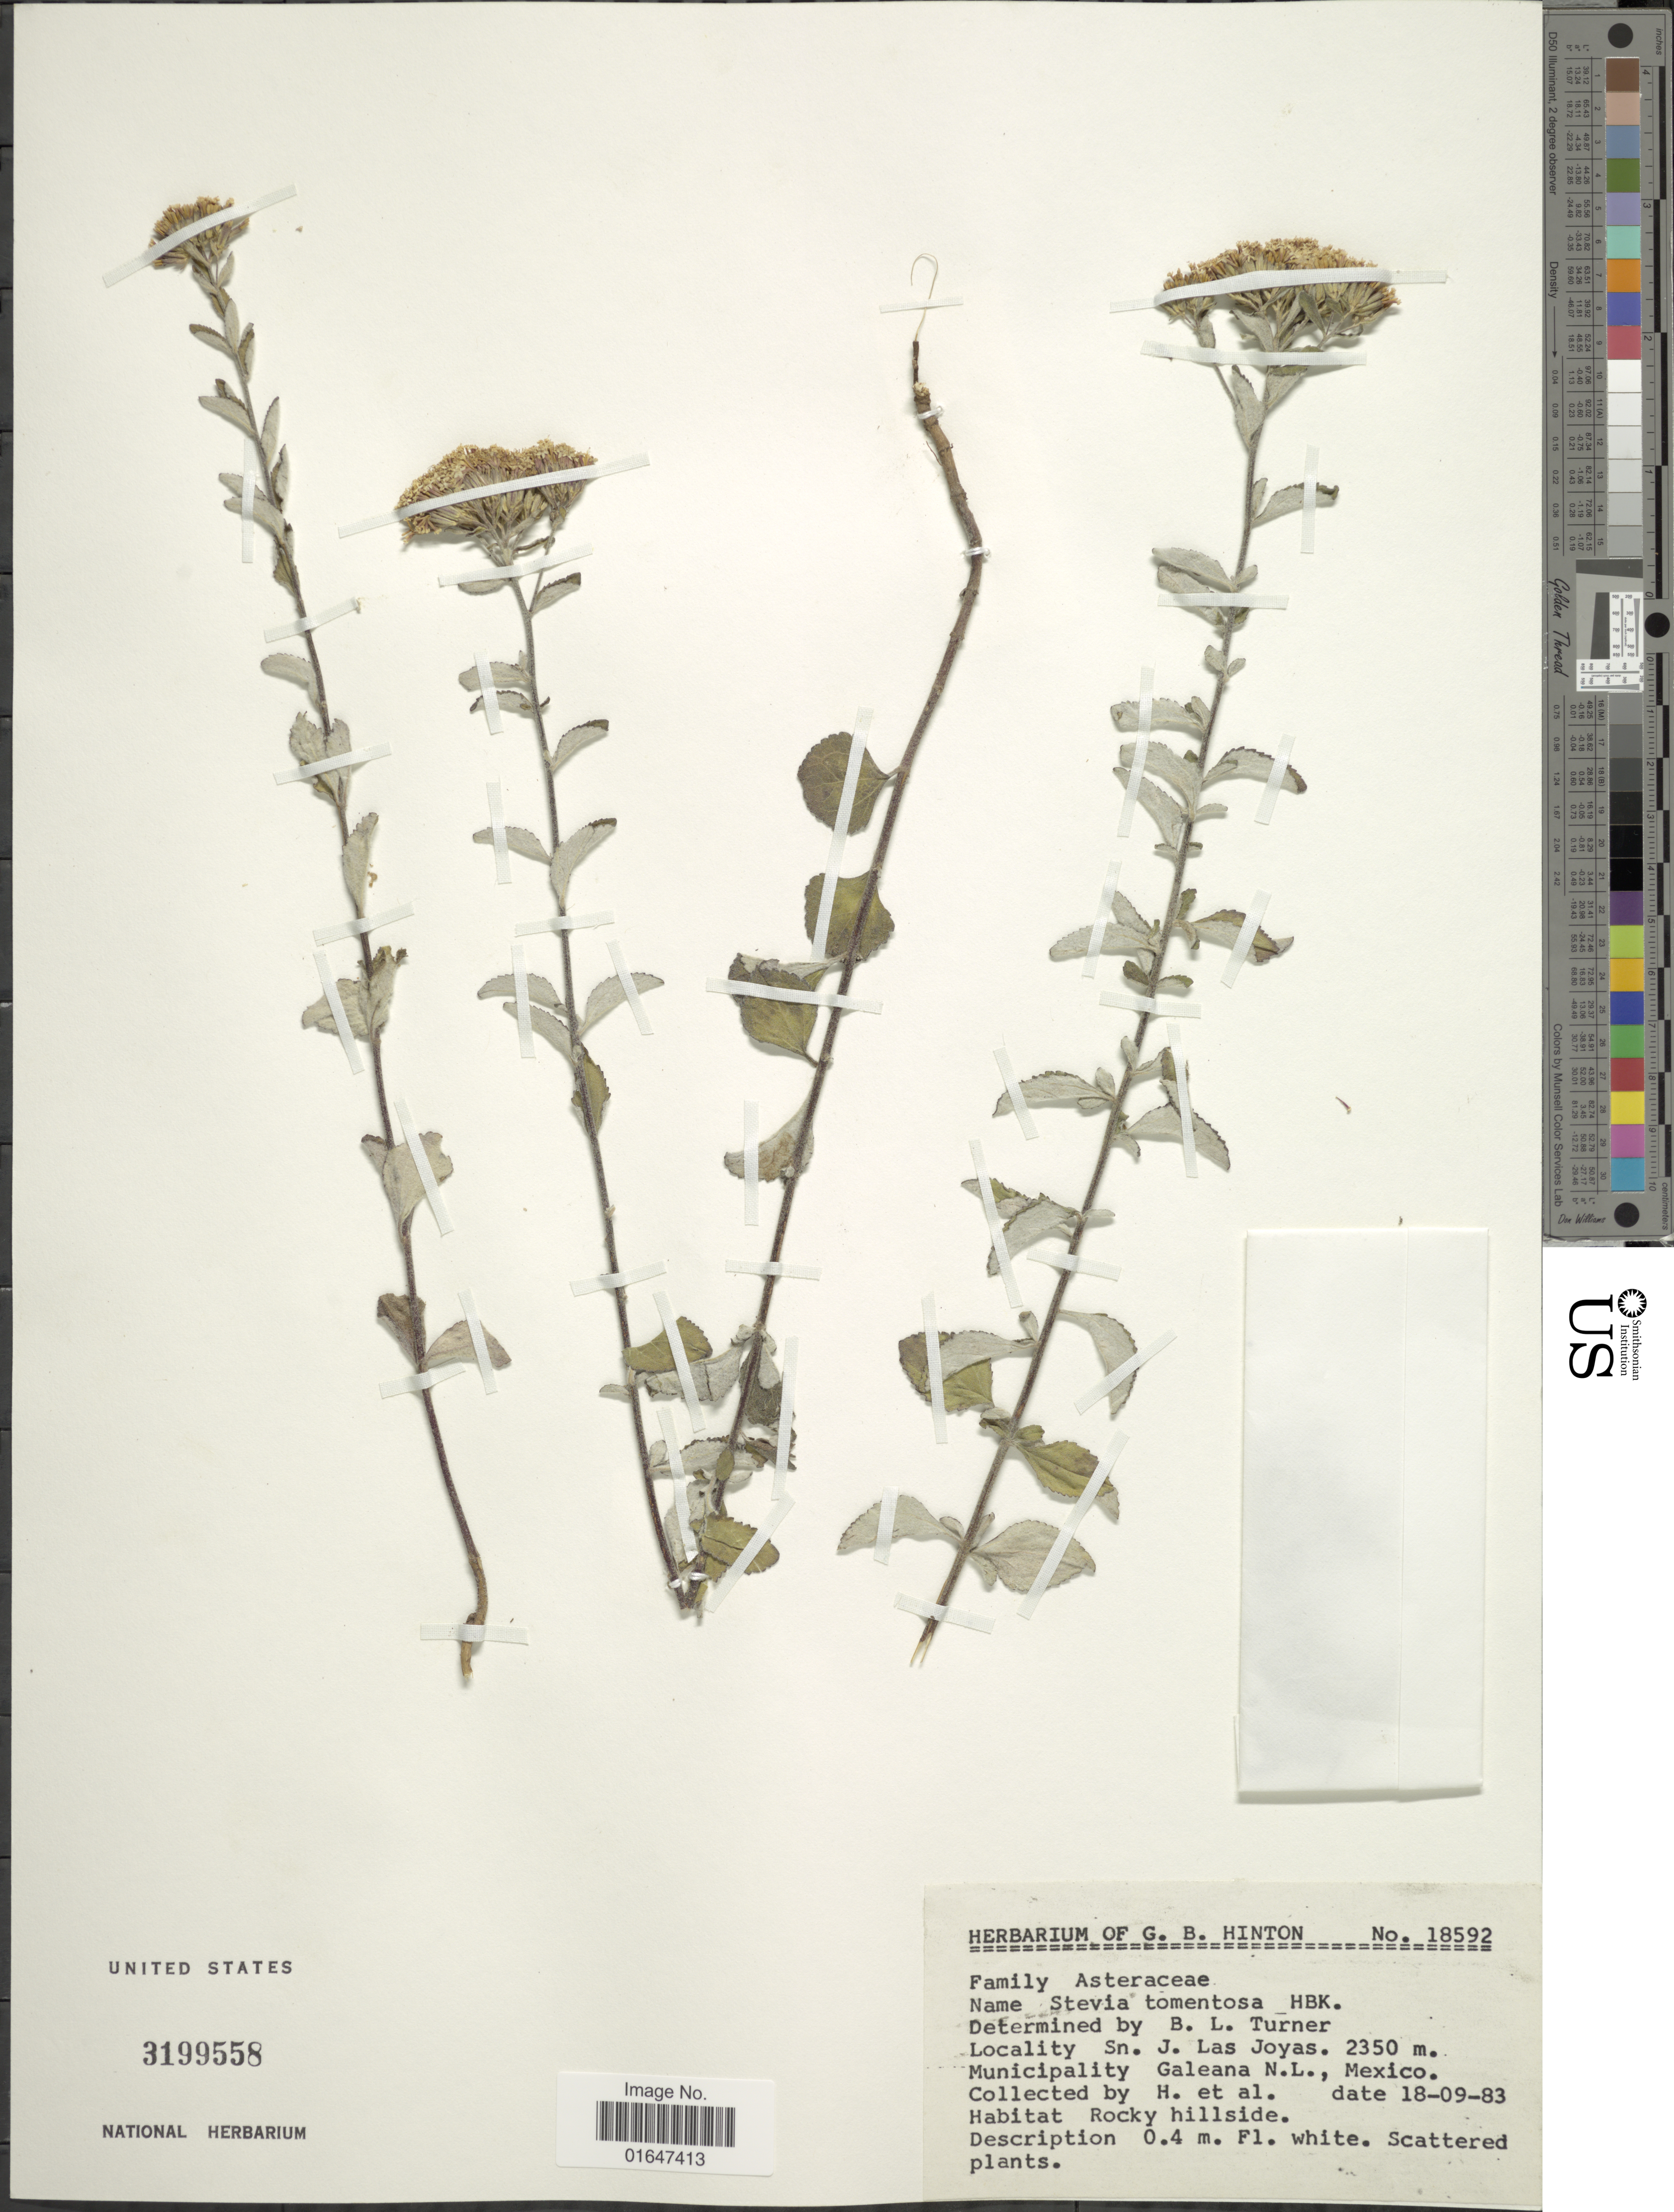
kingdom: Plantae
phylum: Tracheophyta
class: Magnoliopsida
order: Asterales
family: Asteraceae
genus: Stevia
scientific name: Stevia tomentosa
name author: Kunth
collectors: G. B. Hinton & et al.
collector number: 18592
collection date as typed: Transcribed d/m/y: 18/9/83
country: Mexico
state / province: Nuevo León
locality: Sn. J. Las Joyas, Municipailty Galeana N.L.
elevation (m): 2350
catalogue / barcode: US 3199558